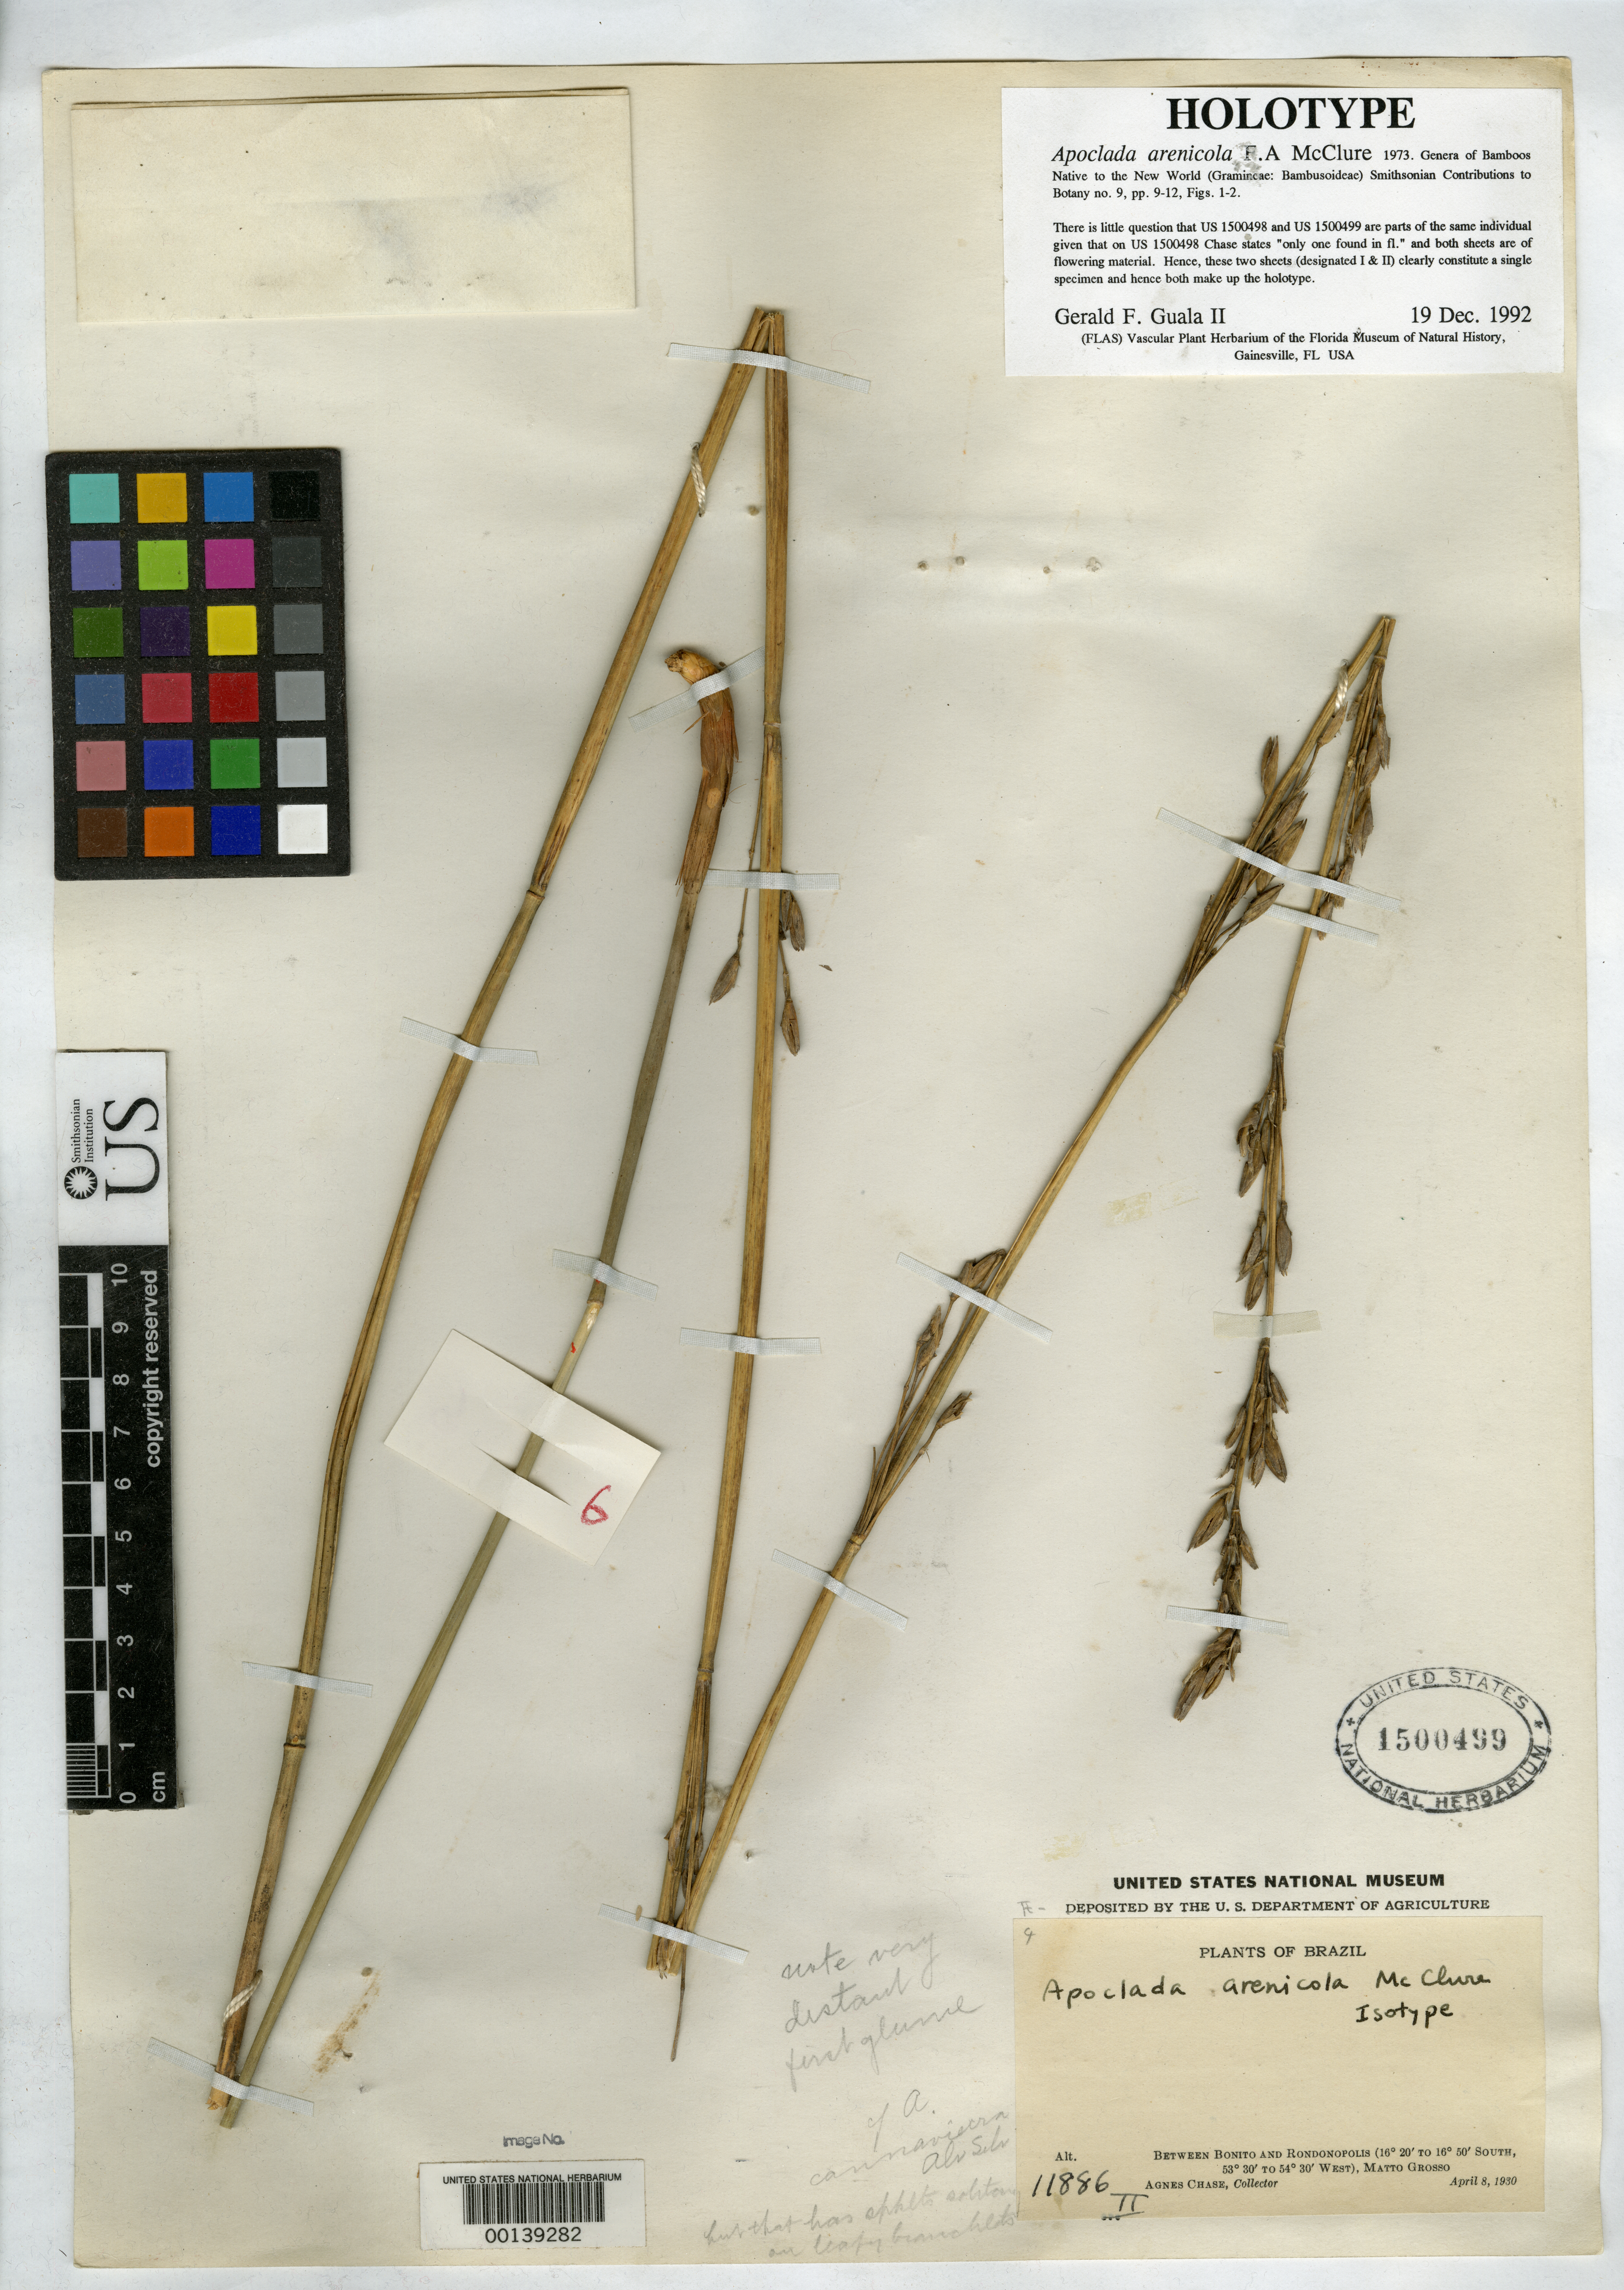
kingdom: Plantae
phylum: Tracheophyta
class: Liliopsida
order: Poales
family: Poaceae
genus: Apoclada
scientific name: Apoclada arenicola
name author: McClure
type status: Isotype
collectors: A. Chase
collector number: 11886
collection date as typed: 08 Apr 1930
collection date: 1930-04-08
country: Brazil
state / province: Mato Grosso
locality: Between Bonito and Rondonopolis.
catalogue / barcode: US 1500499